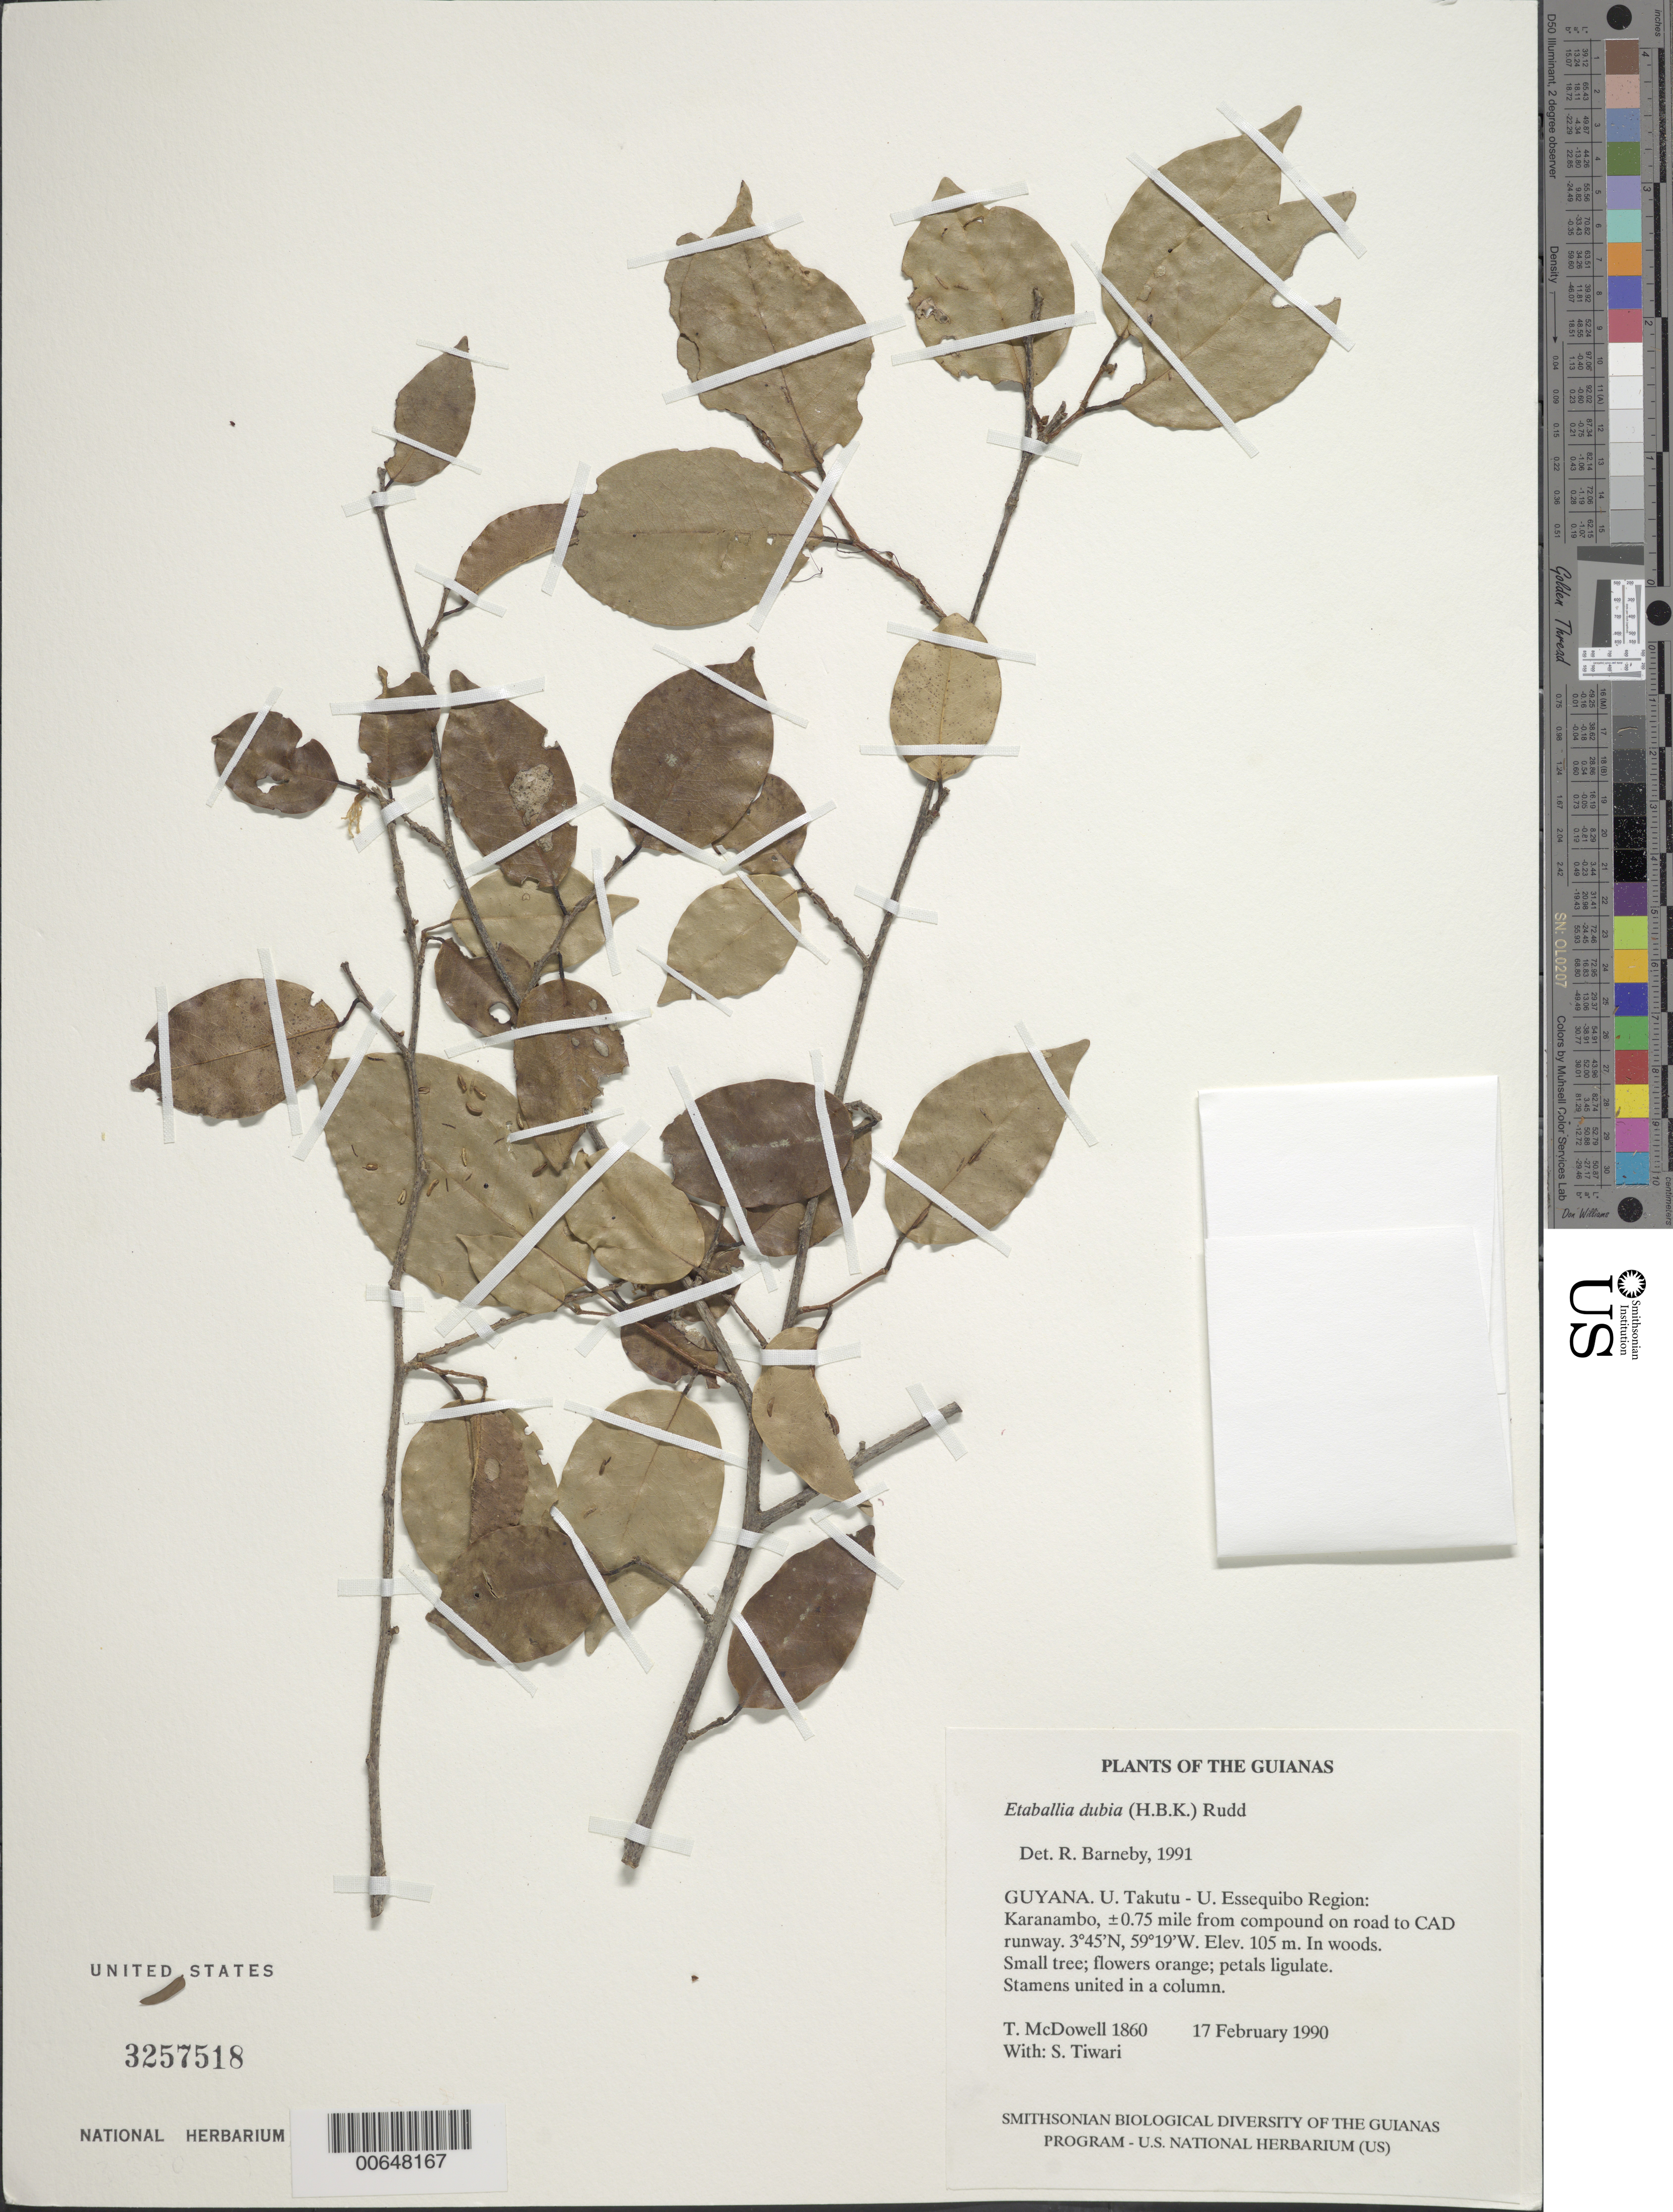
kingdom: Plantae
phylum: Tracheophyta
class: Magnoliopsida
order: Fabales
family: Fabaceae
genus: Pterocarpus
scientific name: Pterocarpus dubius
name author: (Kunth) Spreng.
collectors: T. McDowell & S. Tiwari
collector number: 1860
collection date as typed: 17 February 1990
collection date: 1990-02-17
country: Guyana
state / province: U. Takutu-U. Essequibo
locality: Karanambo, ±0.75 mile from McTurks compound to runway (CAD strip)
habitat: In woods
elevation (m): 105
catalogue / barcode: US 3257518